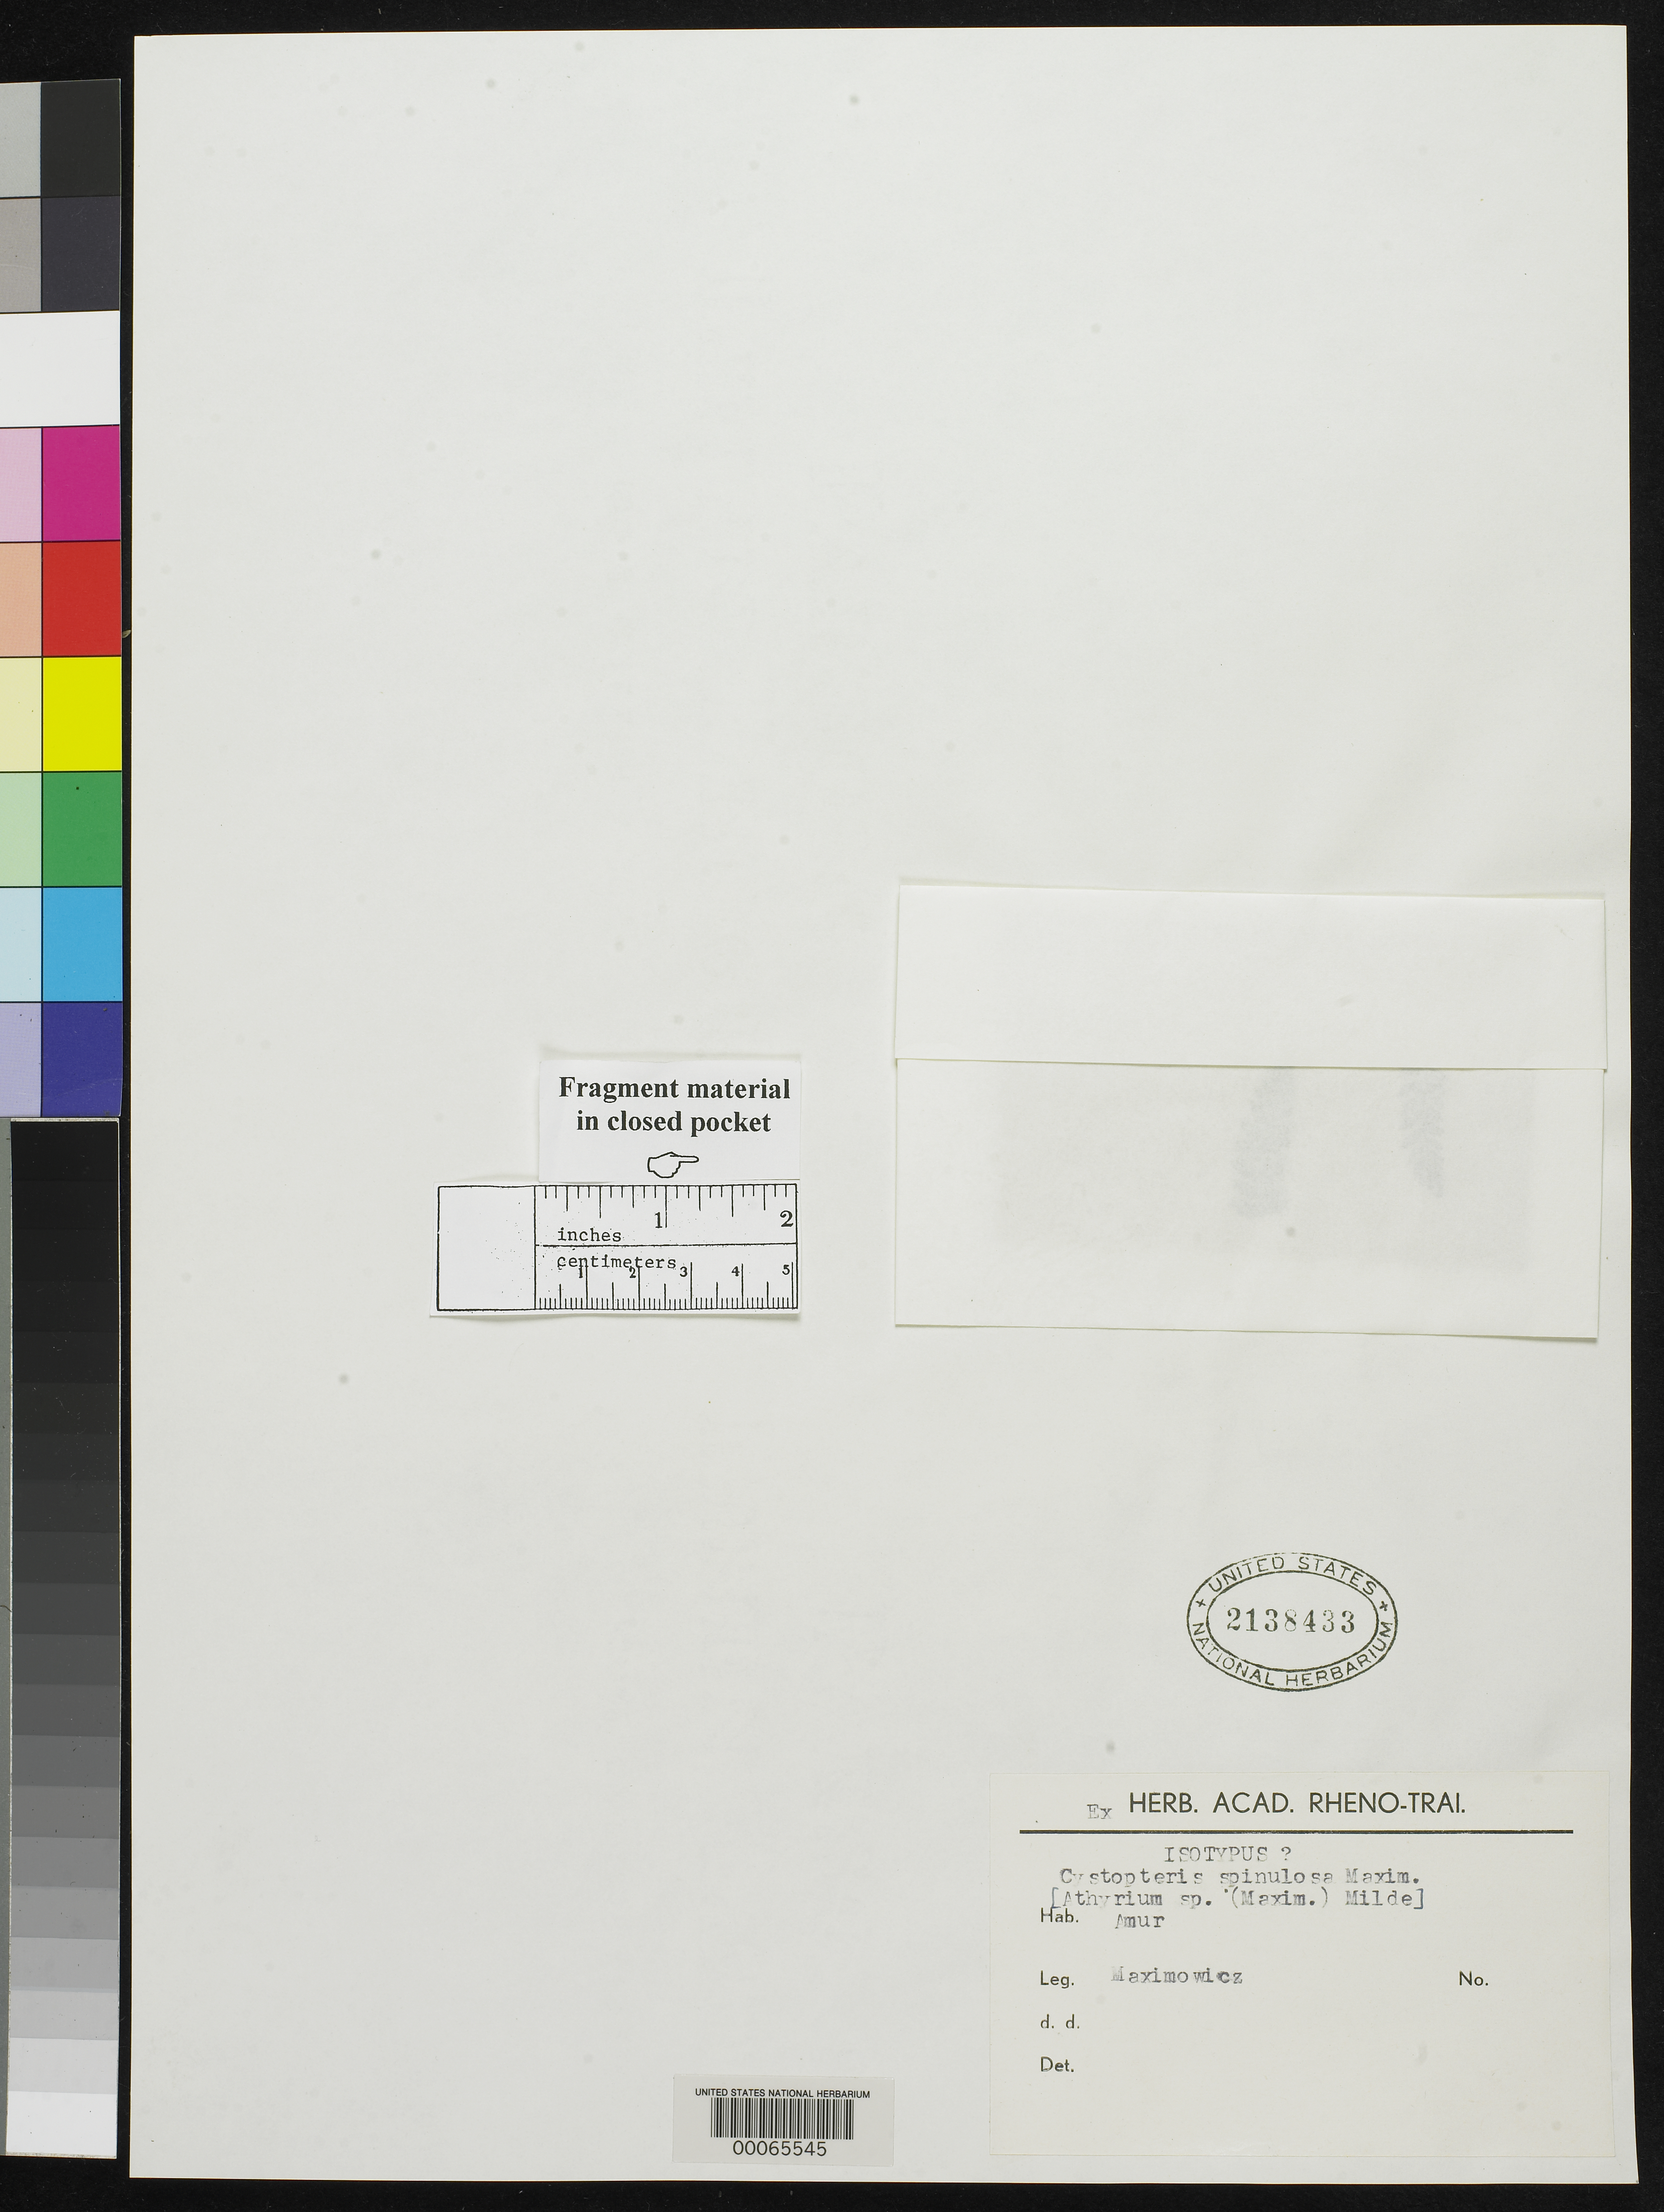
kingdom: Plantae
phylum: Tracheophyta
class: Polypodiopsida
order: Polypodiales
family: Cystopteridaceae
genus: Cystopteris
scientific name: Cystopteris spinulosa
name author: Maxim.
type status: Type Fragment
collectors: C. J. Maximowicz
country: Russian Federation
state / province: Amur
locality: Amur. Manchuria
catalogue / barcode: US 2138433